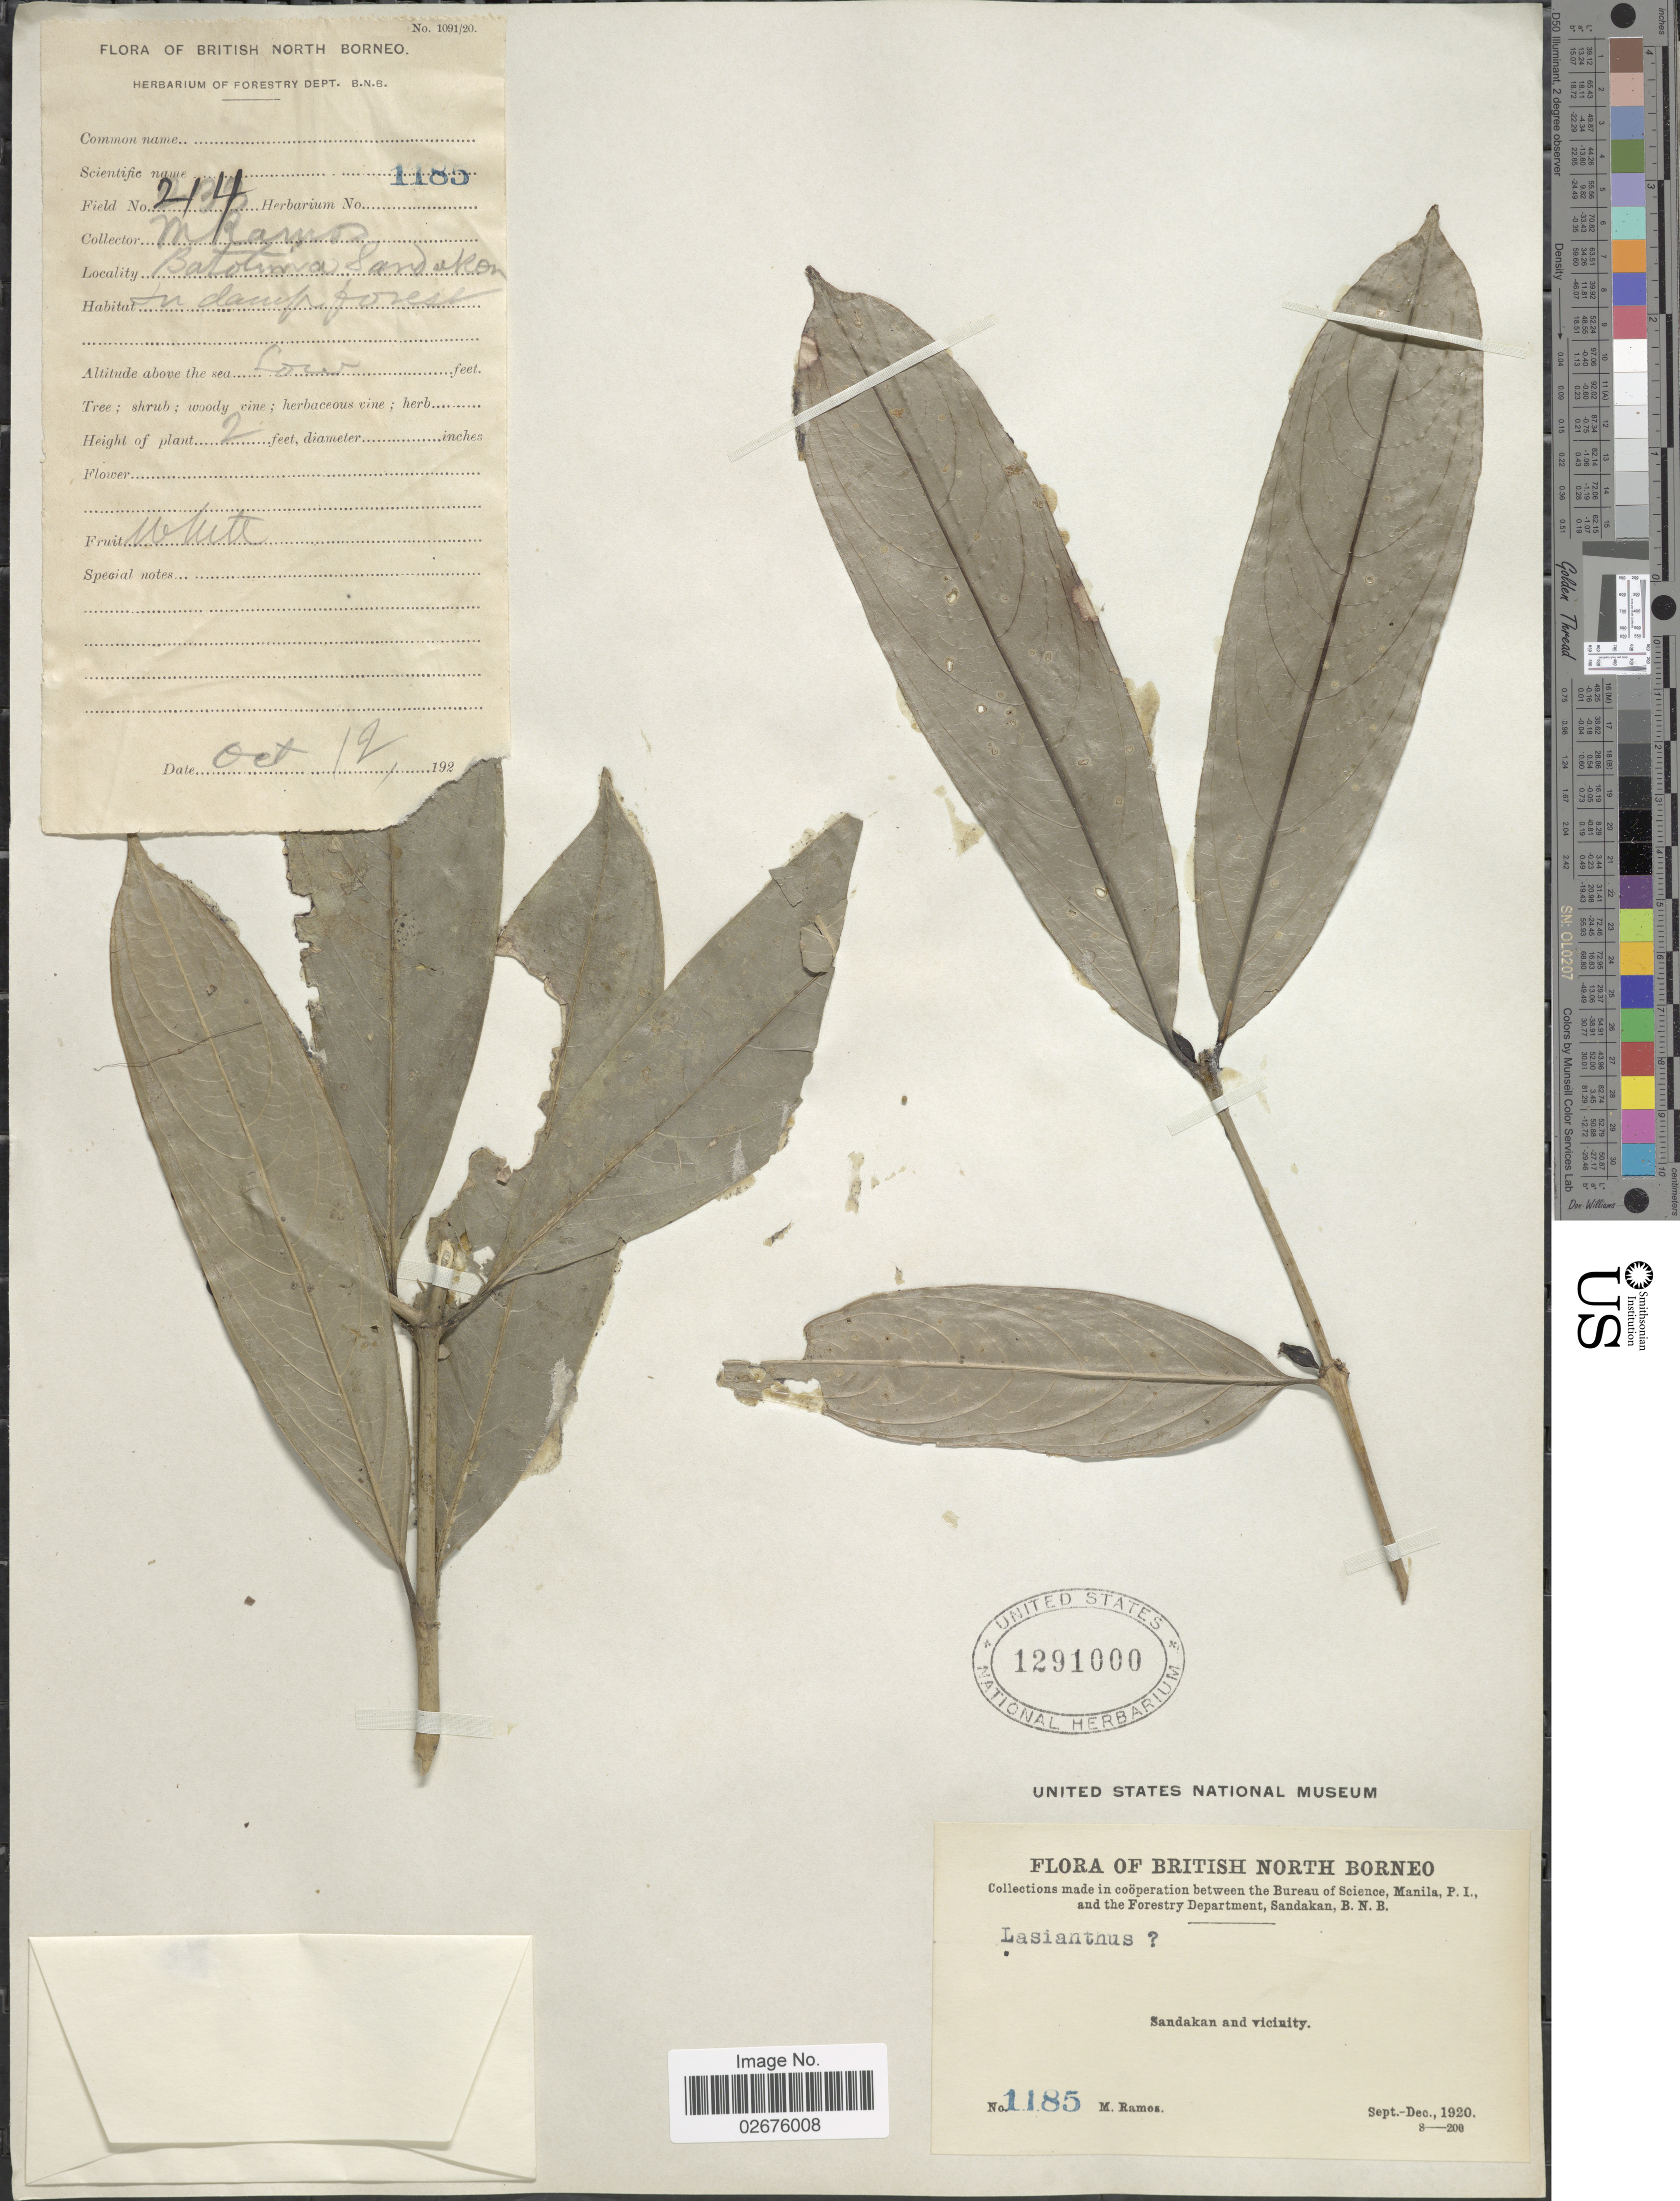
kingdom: Plantae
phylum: Tracheophyta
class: Magnoliopsida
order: Gentianales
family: Rubiaceae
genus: Lasianthus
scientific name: Lasianthus sp.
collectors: M. Ramos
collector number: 1185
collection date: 1920-10-12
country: Malaysia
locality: Sandakan and vicinity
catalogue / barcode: US 1291000